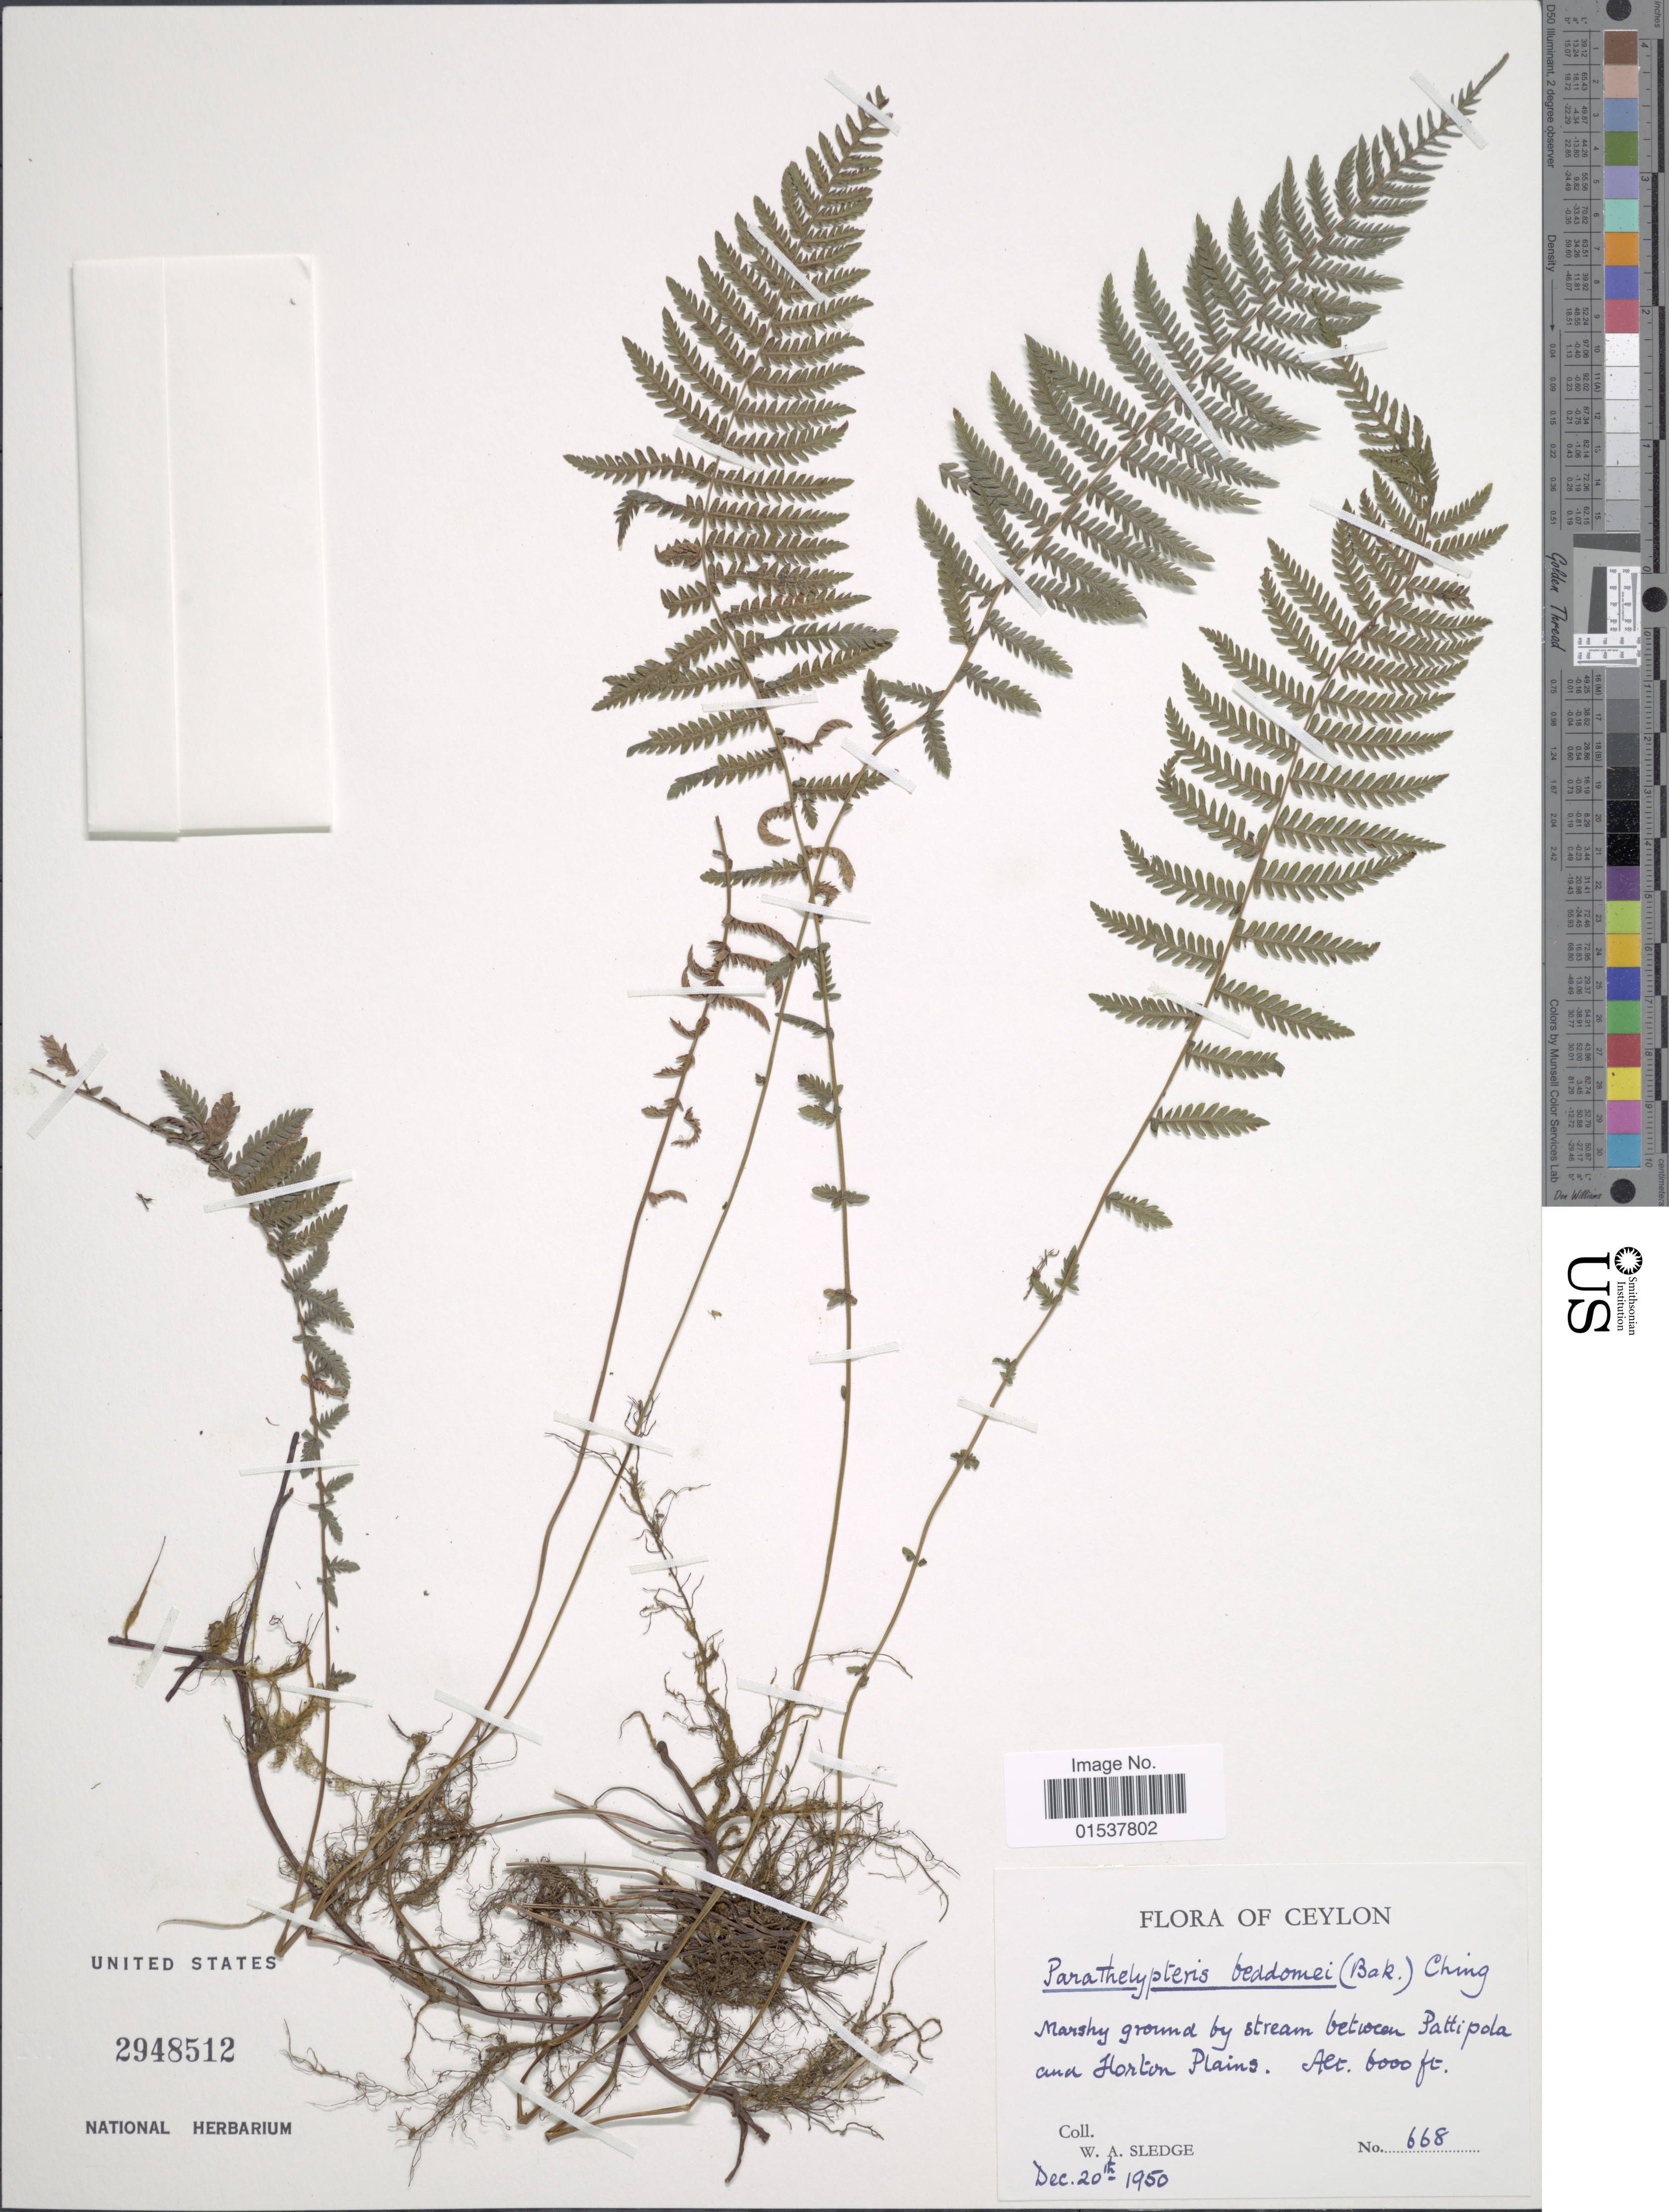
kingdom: Plantae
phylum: Tracheophyta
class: Polypodiopsida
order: Polypodiales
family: Thelypteridaceae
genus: Parathelypteris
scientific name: Parathelypteris beddomei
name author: (Baker) Ching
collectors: W. A. Sledge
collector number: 668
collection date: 1950-12-20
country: Sri Lanka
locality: Ceylon, marshy ground by stream between Pattipola ana Horton Plains [interpreted]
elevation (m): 1829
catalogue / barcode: US 2948512